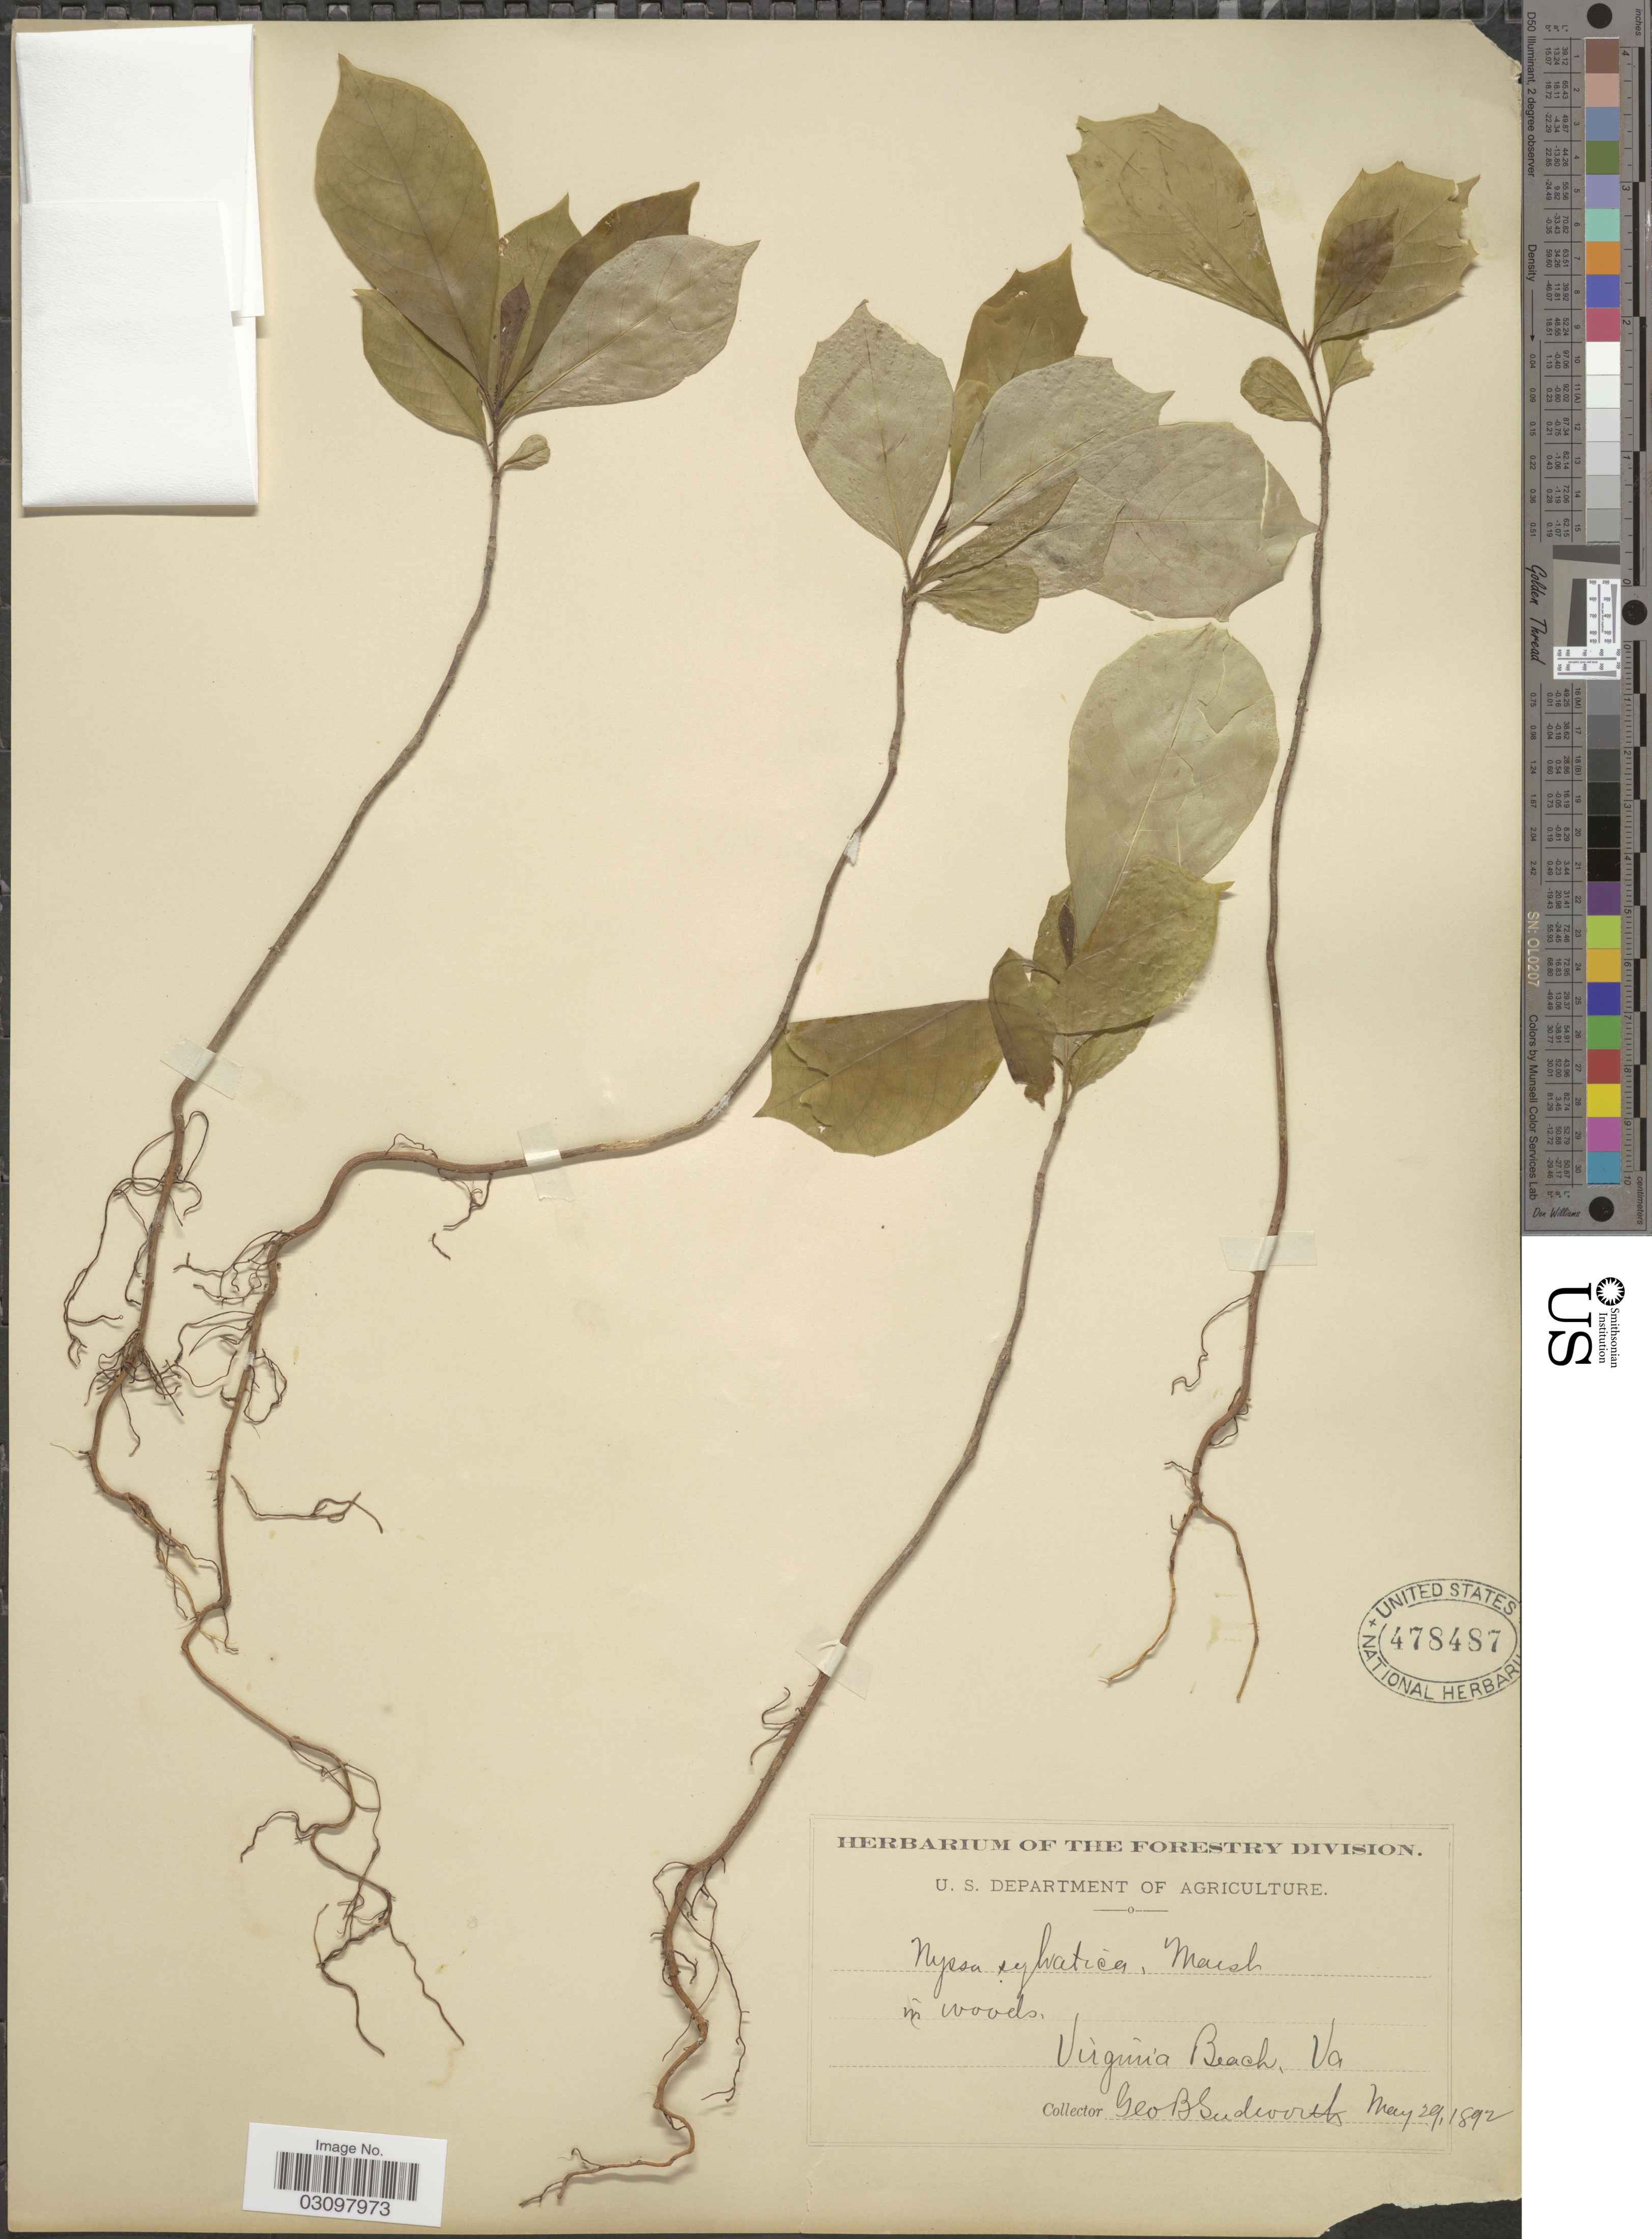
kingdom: Plantae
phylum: Tracheophyta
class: Magnoliopsida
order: Cornales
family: Nyssaceae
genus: Nyssa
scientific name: Nyssa sylvatica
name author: Marshall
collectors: G. B. Sudworth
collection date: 1892-05-29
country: United States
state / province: Virginia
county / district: City of Virginia Beach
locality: Virginia Beach. Va.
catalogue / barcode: US 478487